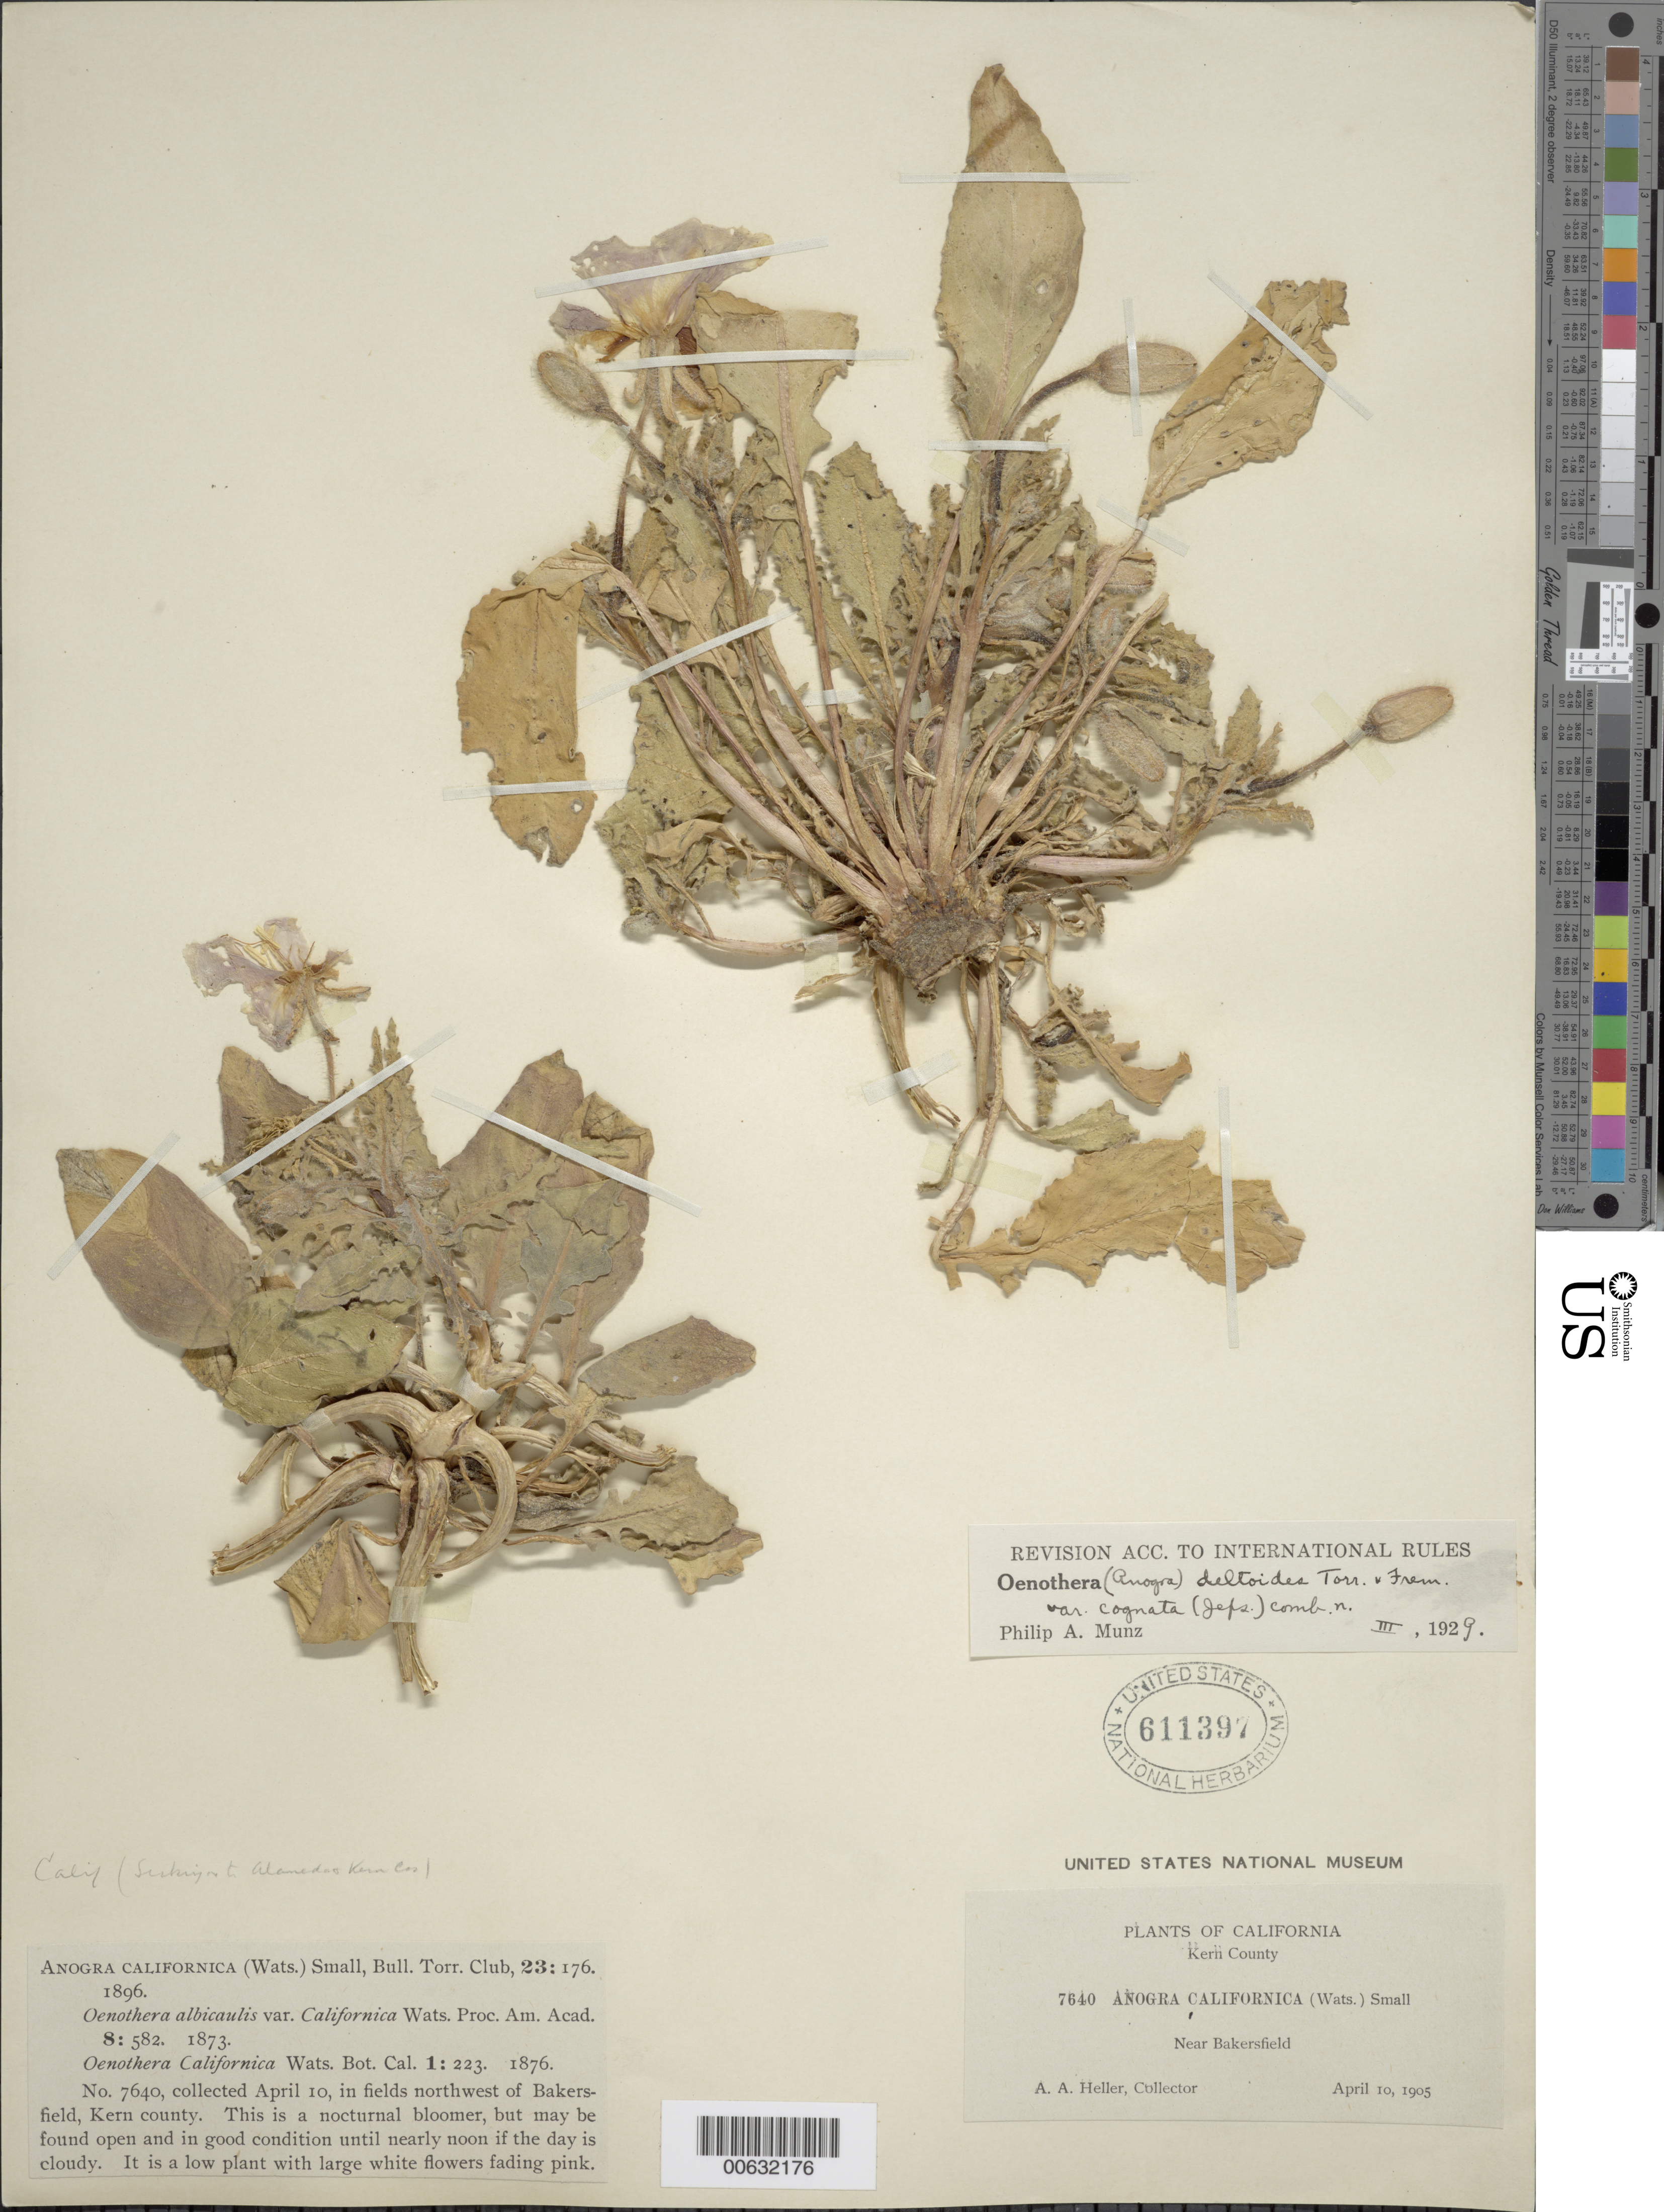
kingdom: Plantae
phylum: Tracheophyta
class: Magnoliopsida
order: Myrtales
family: Onagraceae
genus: Oenothera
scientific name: Oenothera deltoides subsp. cognata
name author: (Jeps.) W.M. Klein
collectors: A. A. Heller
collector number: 7640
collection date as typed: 10 Apr 1905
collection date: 1905-04-10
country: United States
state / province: California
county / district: Kern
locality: Near Bakersfield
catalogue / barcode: US 611397